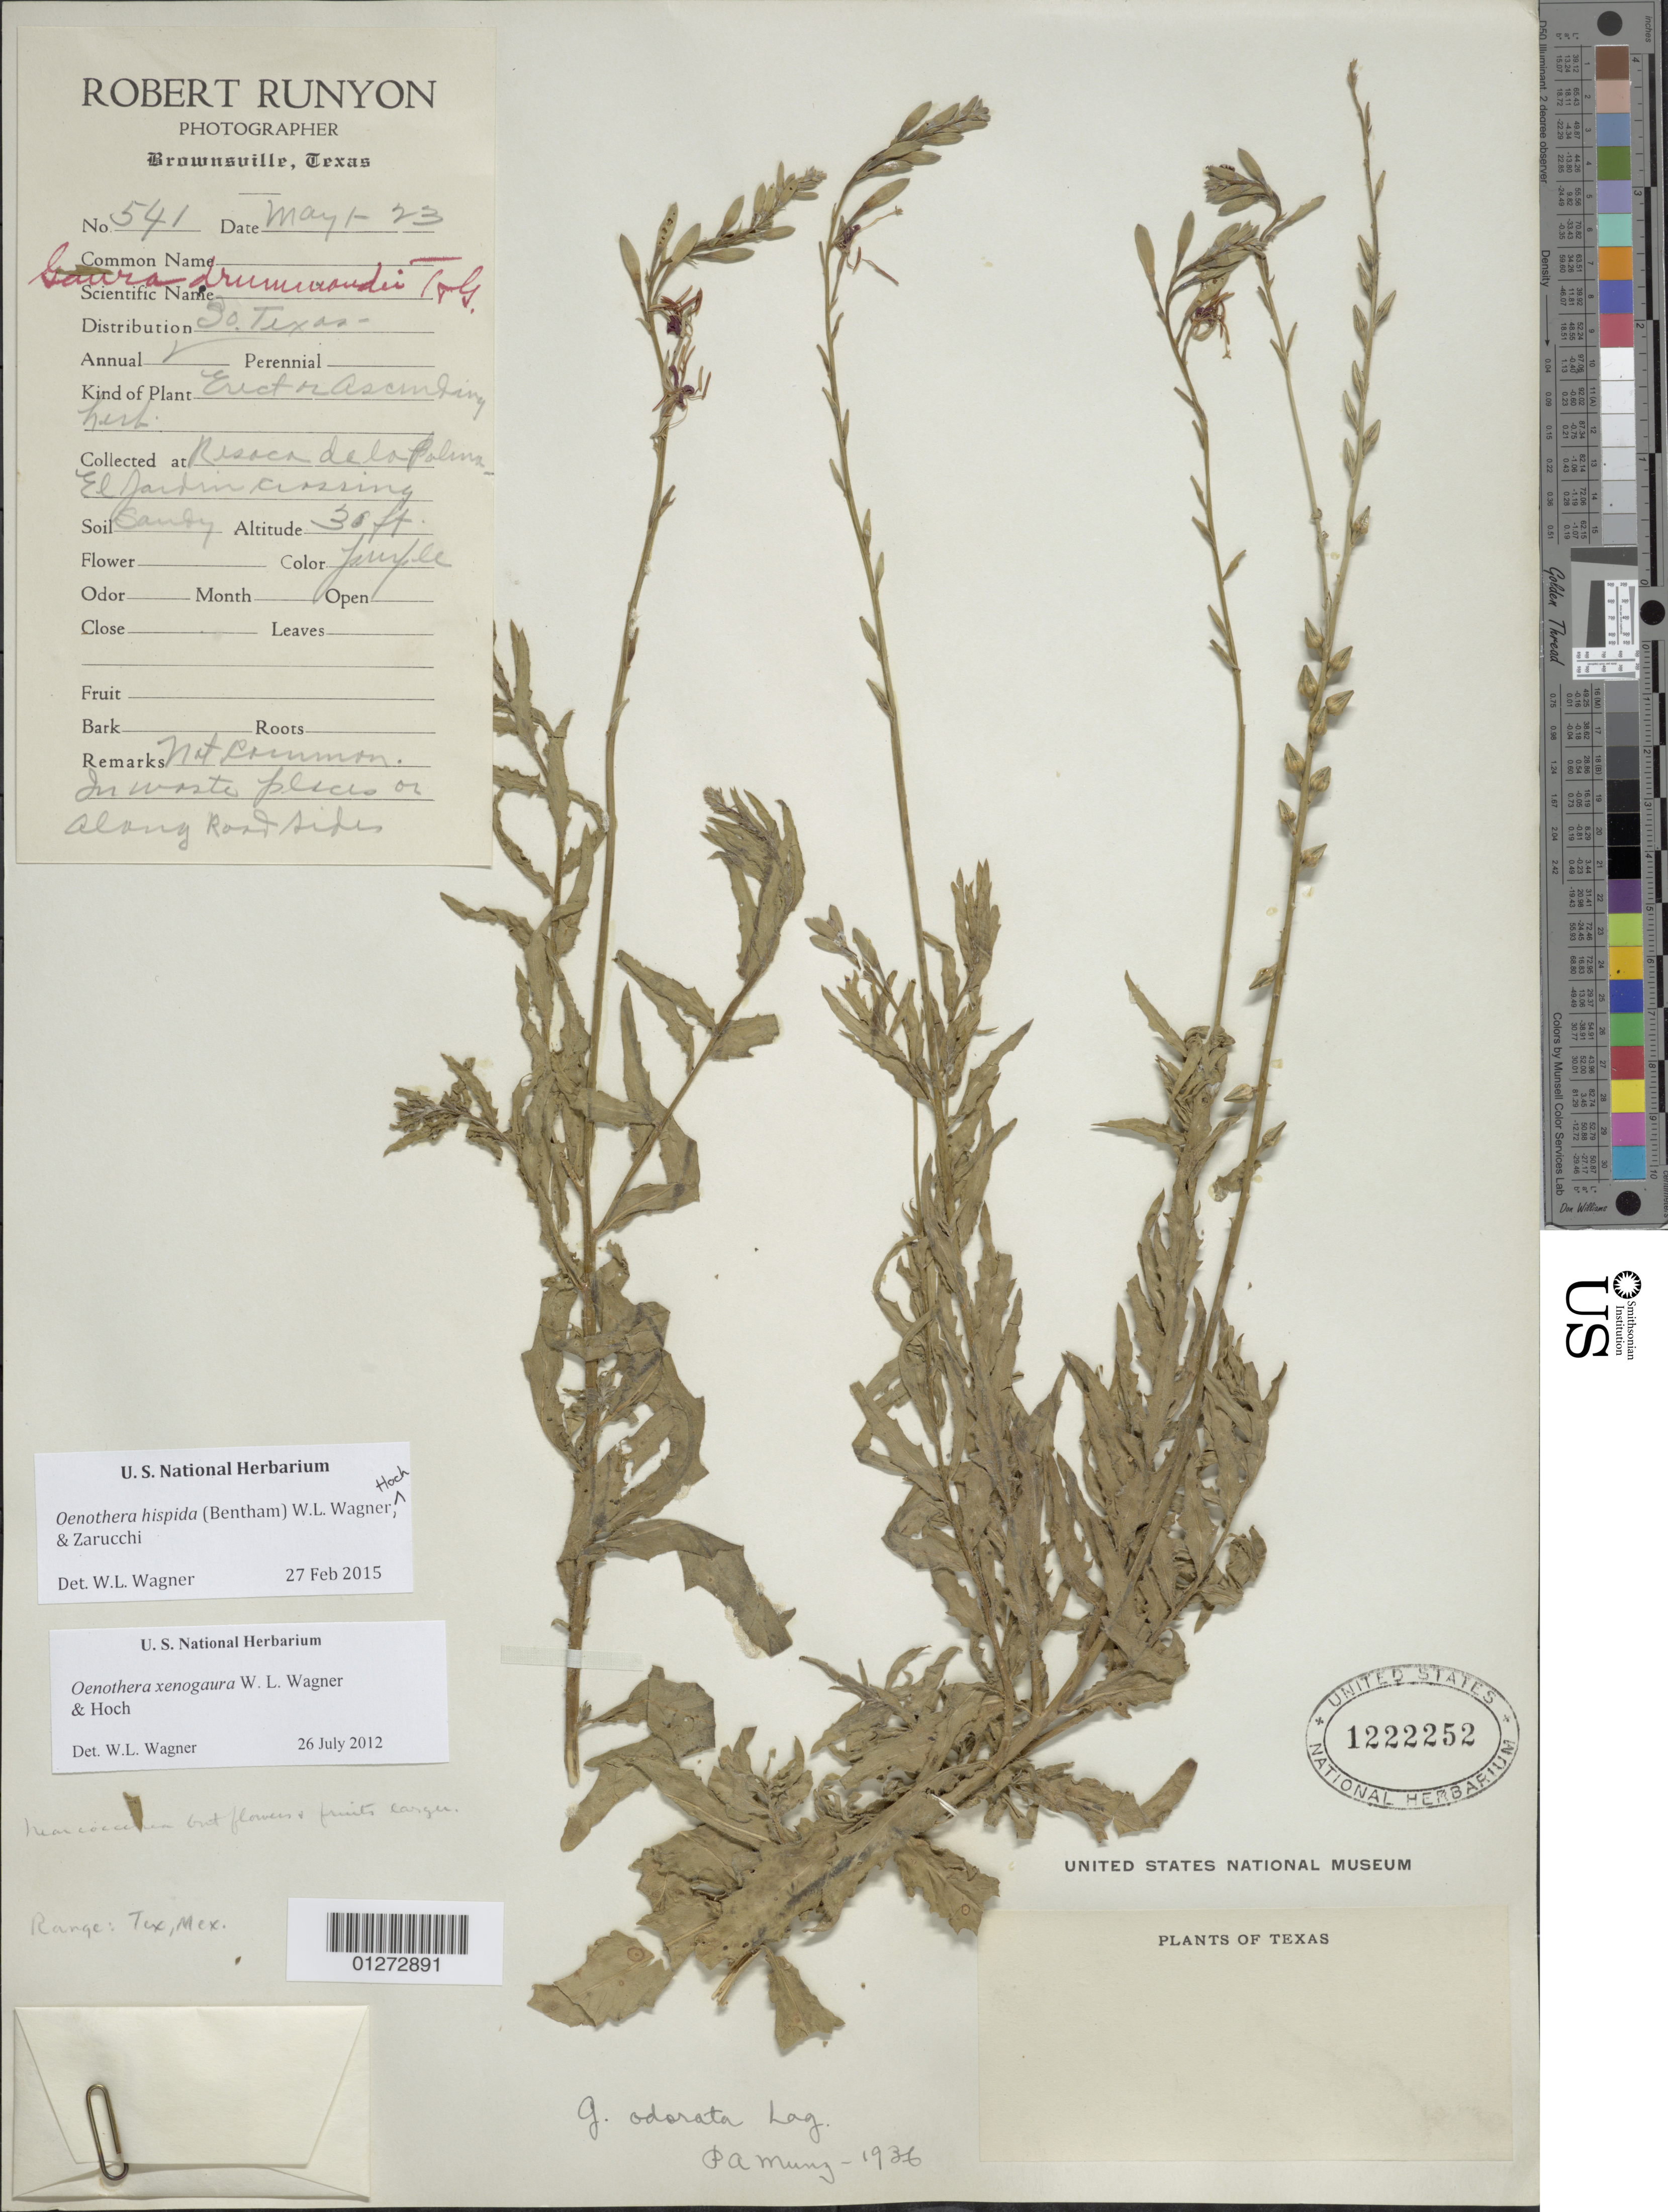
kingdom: Plantae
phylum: Tracheophyta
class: Magnoliopsida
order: Myrtales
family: Onagraceae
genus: Oenothera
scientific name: Oenothera hispida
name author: (Benth.) W.L. Wagner et al.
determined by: Wagner, W. L., (BOT), Smithsonian Institution - National Museum of Natural History (UNITED STATES)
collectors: R. Runyon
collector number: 541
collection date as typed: May 1- 23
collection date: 1923-05-01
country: United States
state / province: Texas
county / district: Cameron County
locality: Resaca De La Palma, El Jardin crossing.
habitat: Waste places or along roadside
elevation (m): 9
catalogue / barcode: US 1222252